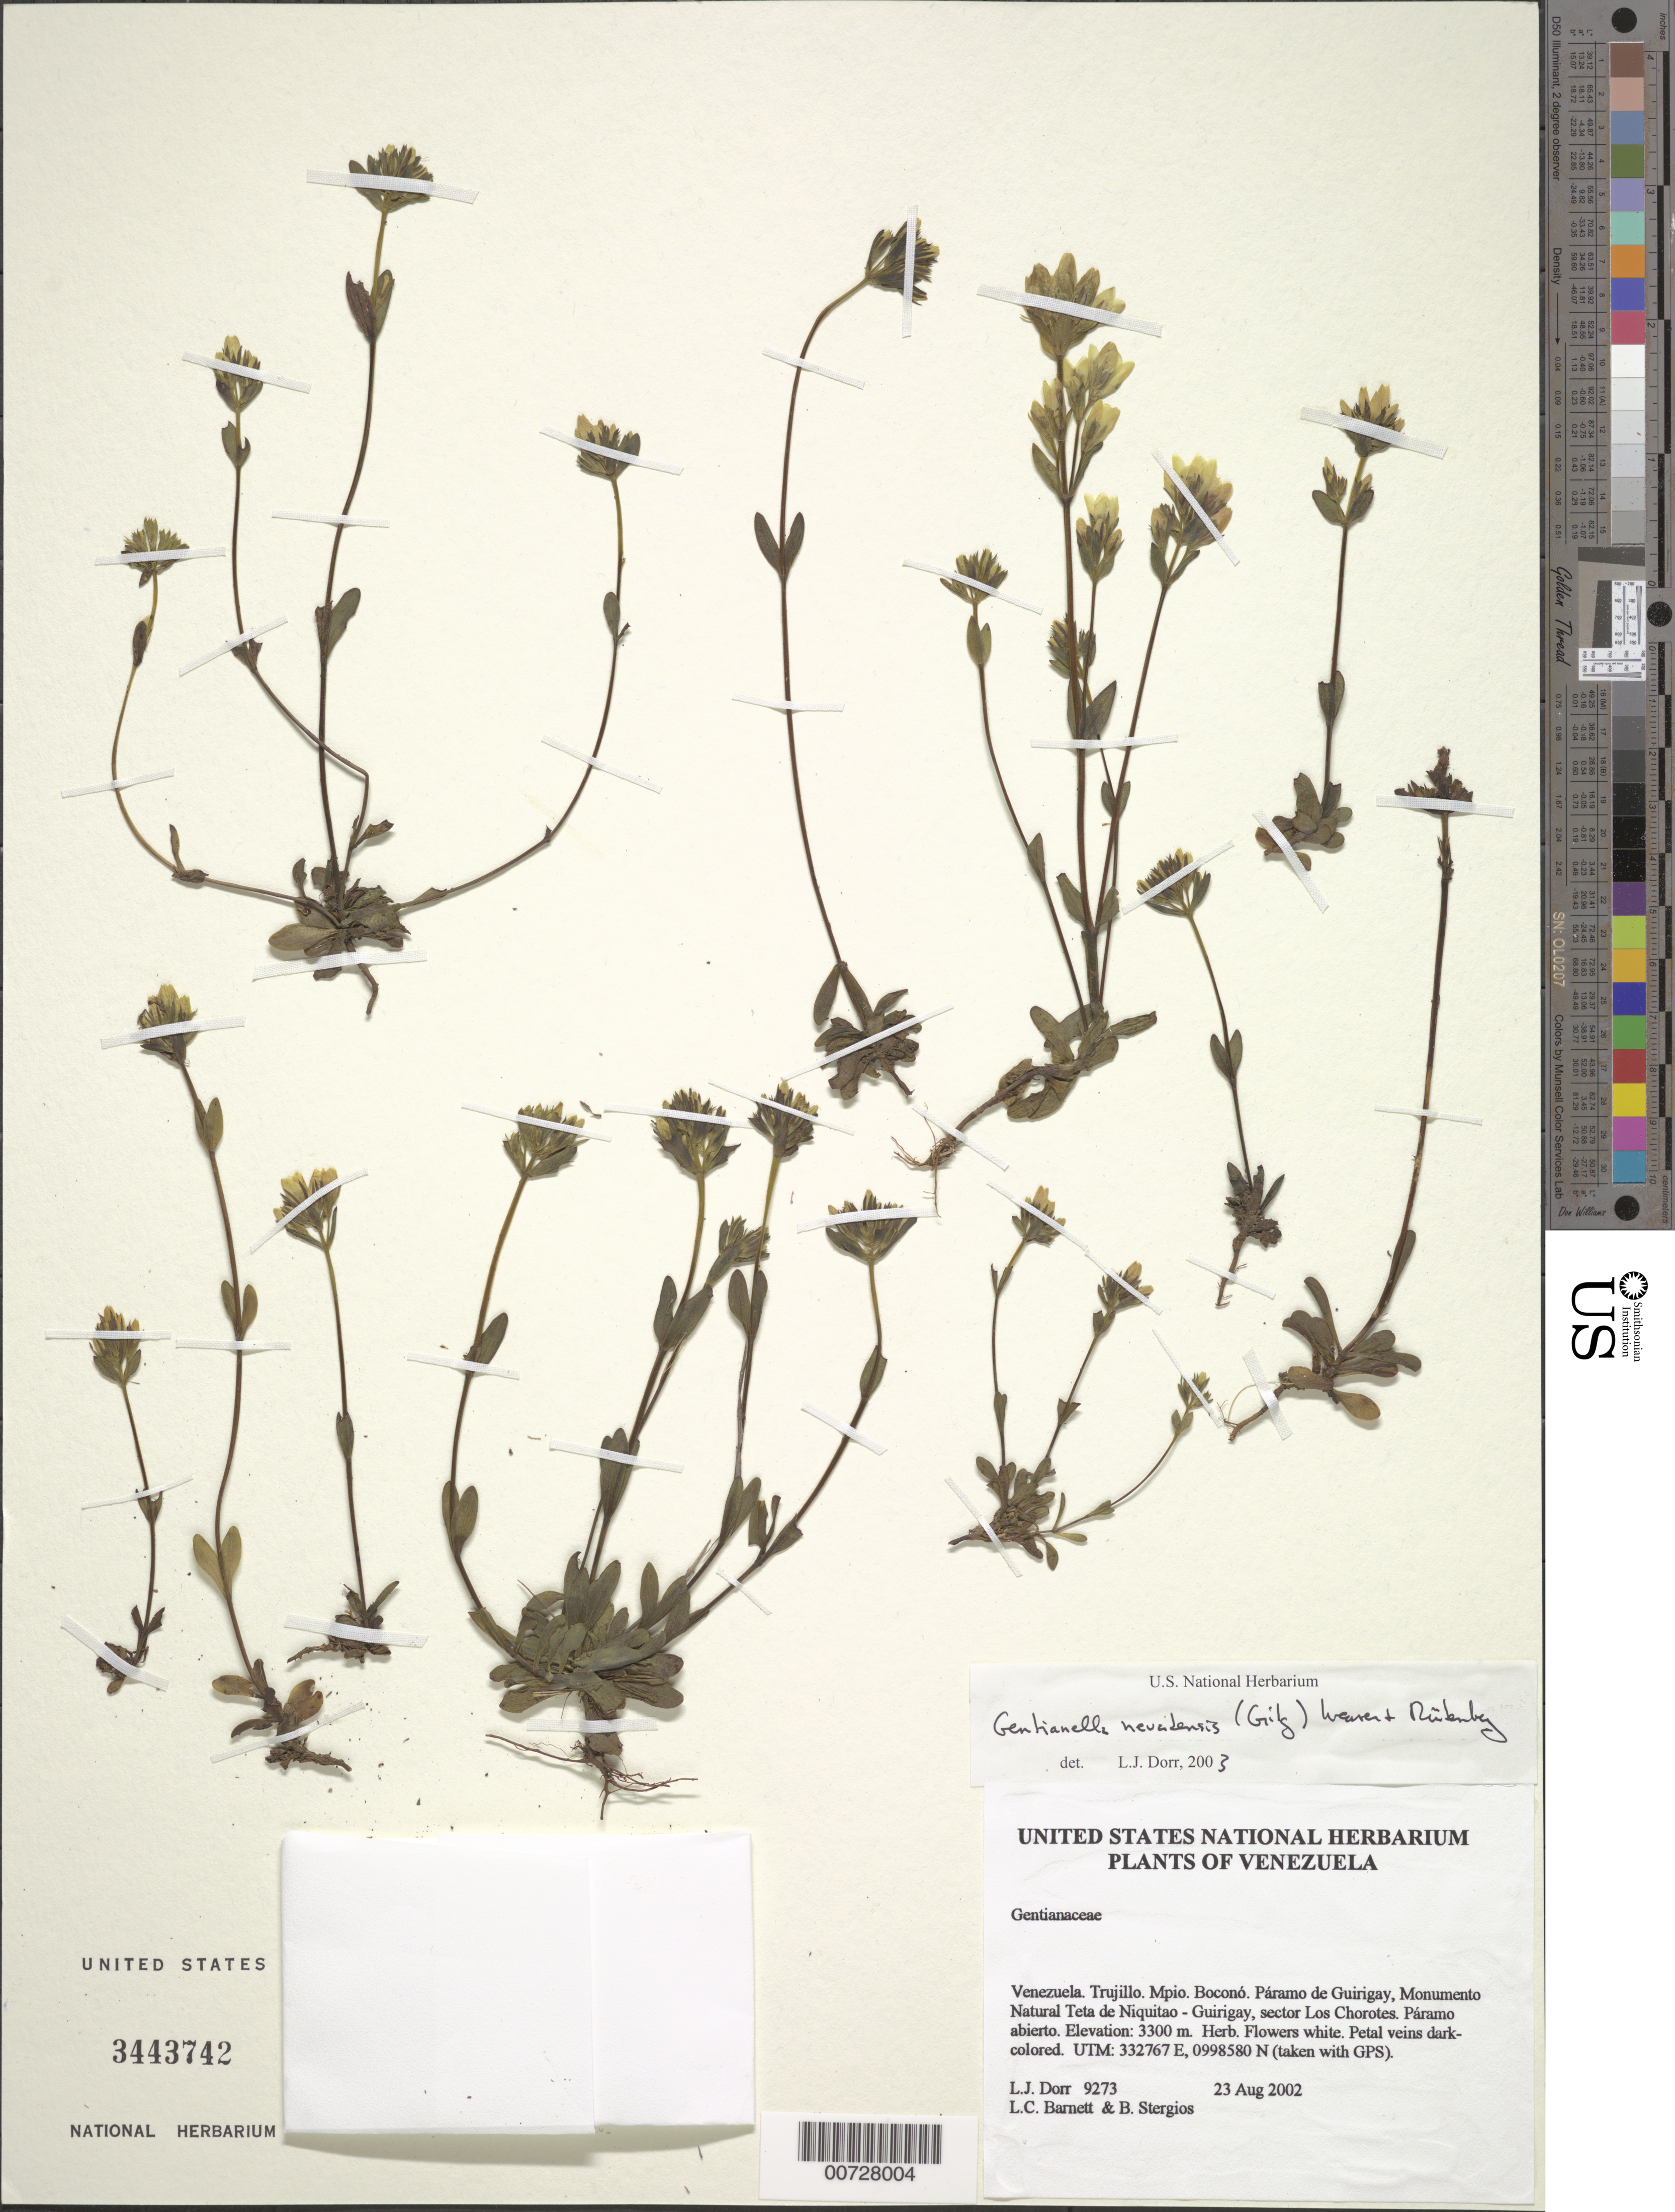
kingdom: Plantae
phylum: Tracheophyta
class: Magnoliopsida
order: Gentianales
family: Gentianaceae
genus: Gentianella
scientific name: Gentianella nevadensis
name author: (Gilg) Waever & Wüdenberg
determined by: Dorr, L. J., (BOT), Smithsonian Institution - National Museum of Natural History (UNITED STATES)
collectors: L. J. Dorr, L. C. Barnett & B. G. Stergios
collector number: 9273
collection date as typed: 23 Aug 2002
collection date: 2002-08-23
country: Venezuela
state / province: Trujillo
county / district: Boconó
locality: Páramo de Guirigay, Monumento Natural Teta de Niquitao - Guirigay, sector Los Chorotes.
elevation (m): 3300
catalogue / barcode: US 3443742